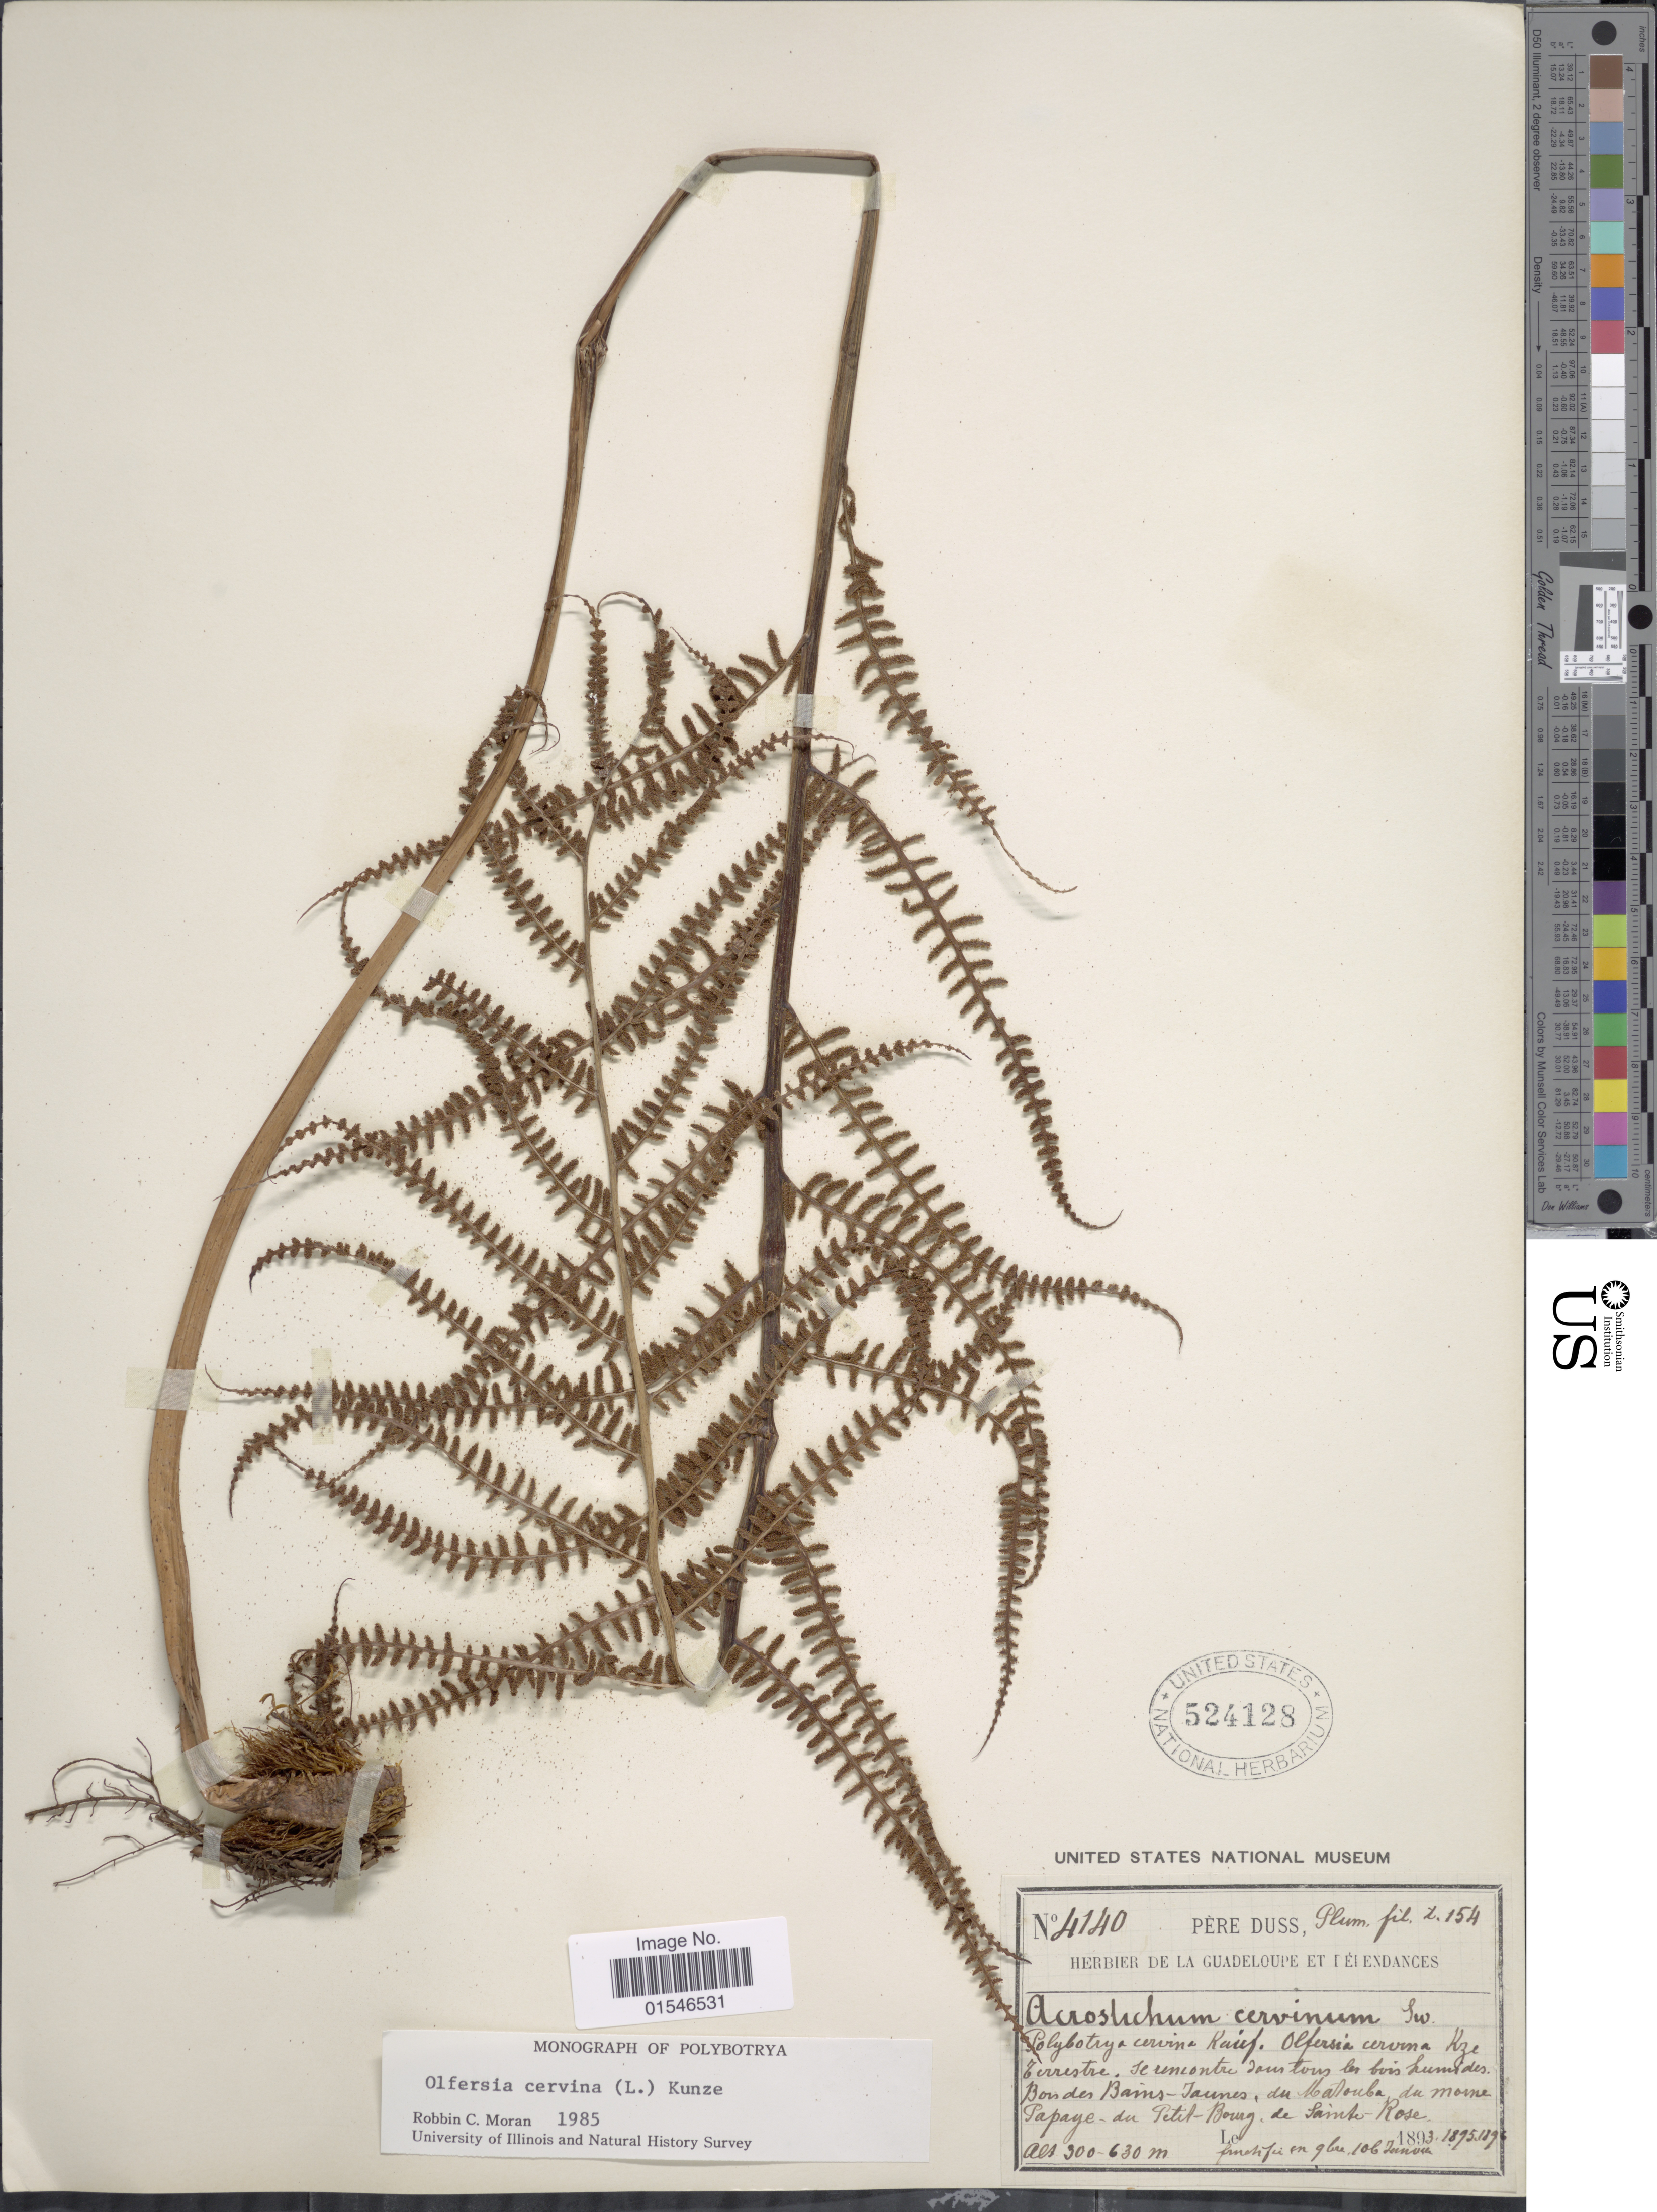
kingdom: Plantae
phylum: Tracheophyta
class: Polypodiopsida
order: Polypodiales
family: Dryopteridaceae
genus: Olfersia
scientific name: Olfersia cervina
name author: (L.) Kunze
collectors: Père Duss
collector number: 4140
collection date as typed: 1896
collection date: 1893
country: Guadeloupe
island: Leeward Is.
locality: Bois des Bains-Jaunes, du Matouba du morne Papaye-du Petit-Bourg, de Sainte-Rose.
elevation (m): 300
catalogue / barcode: US 524128